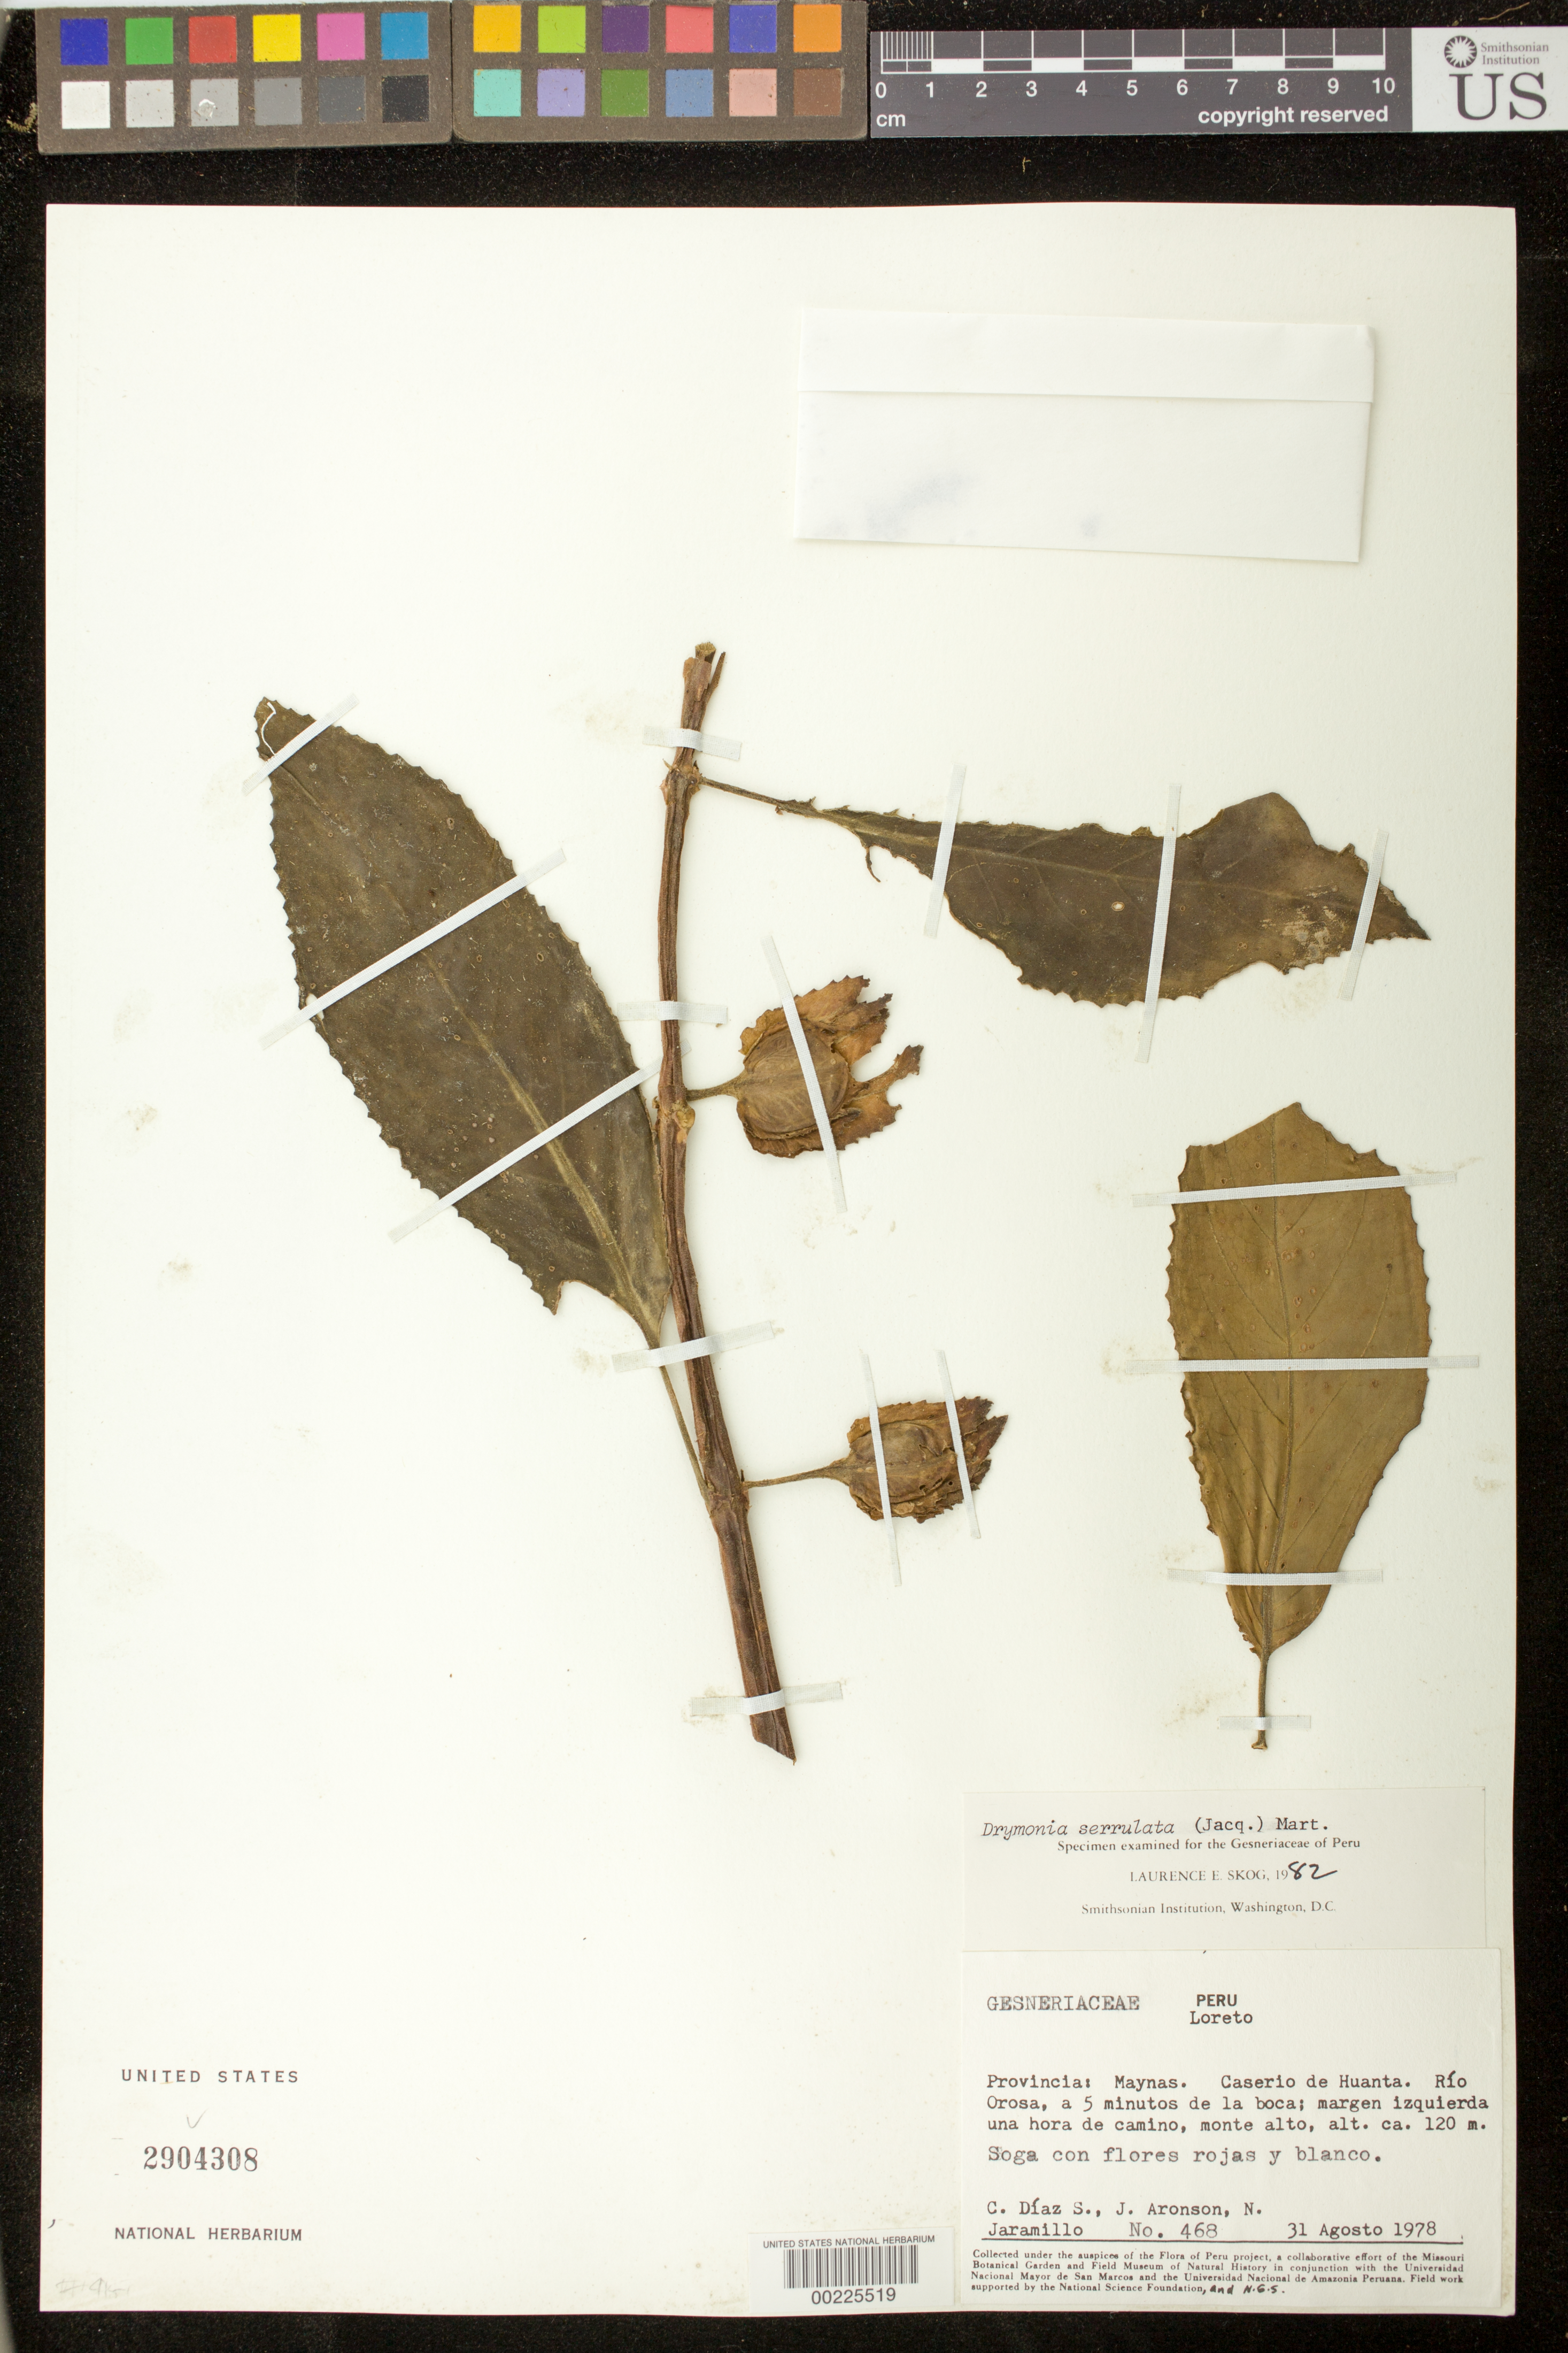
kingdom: Plantae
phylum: Tracheophyta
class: Magnoliopsida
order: Lamiales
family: Gesneriaceae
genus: Drymonia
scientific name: Drymonia serrulata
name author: (Jacq.) Mart.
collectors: C. Díaz S., J. Aronson & N. Jaramillo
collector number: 468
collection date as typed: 31 Aug 1978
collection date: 1978-08-31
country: Peru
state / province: Loreto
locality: Prov. Maynas; Caserio of Huanta, Rio Orosa, 5 minutes from the mouth, left hand bank an hour from the road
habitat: Tall forest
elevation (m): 120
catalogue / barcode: US 2904308